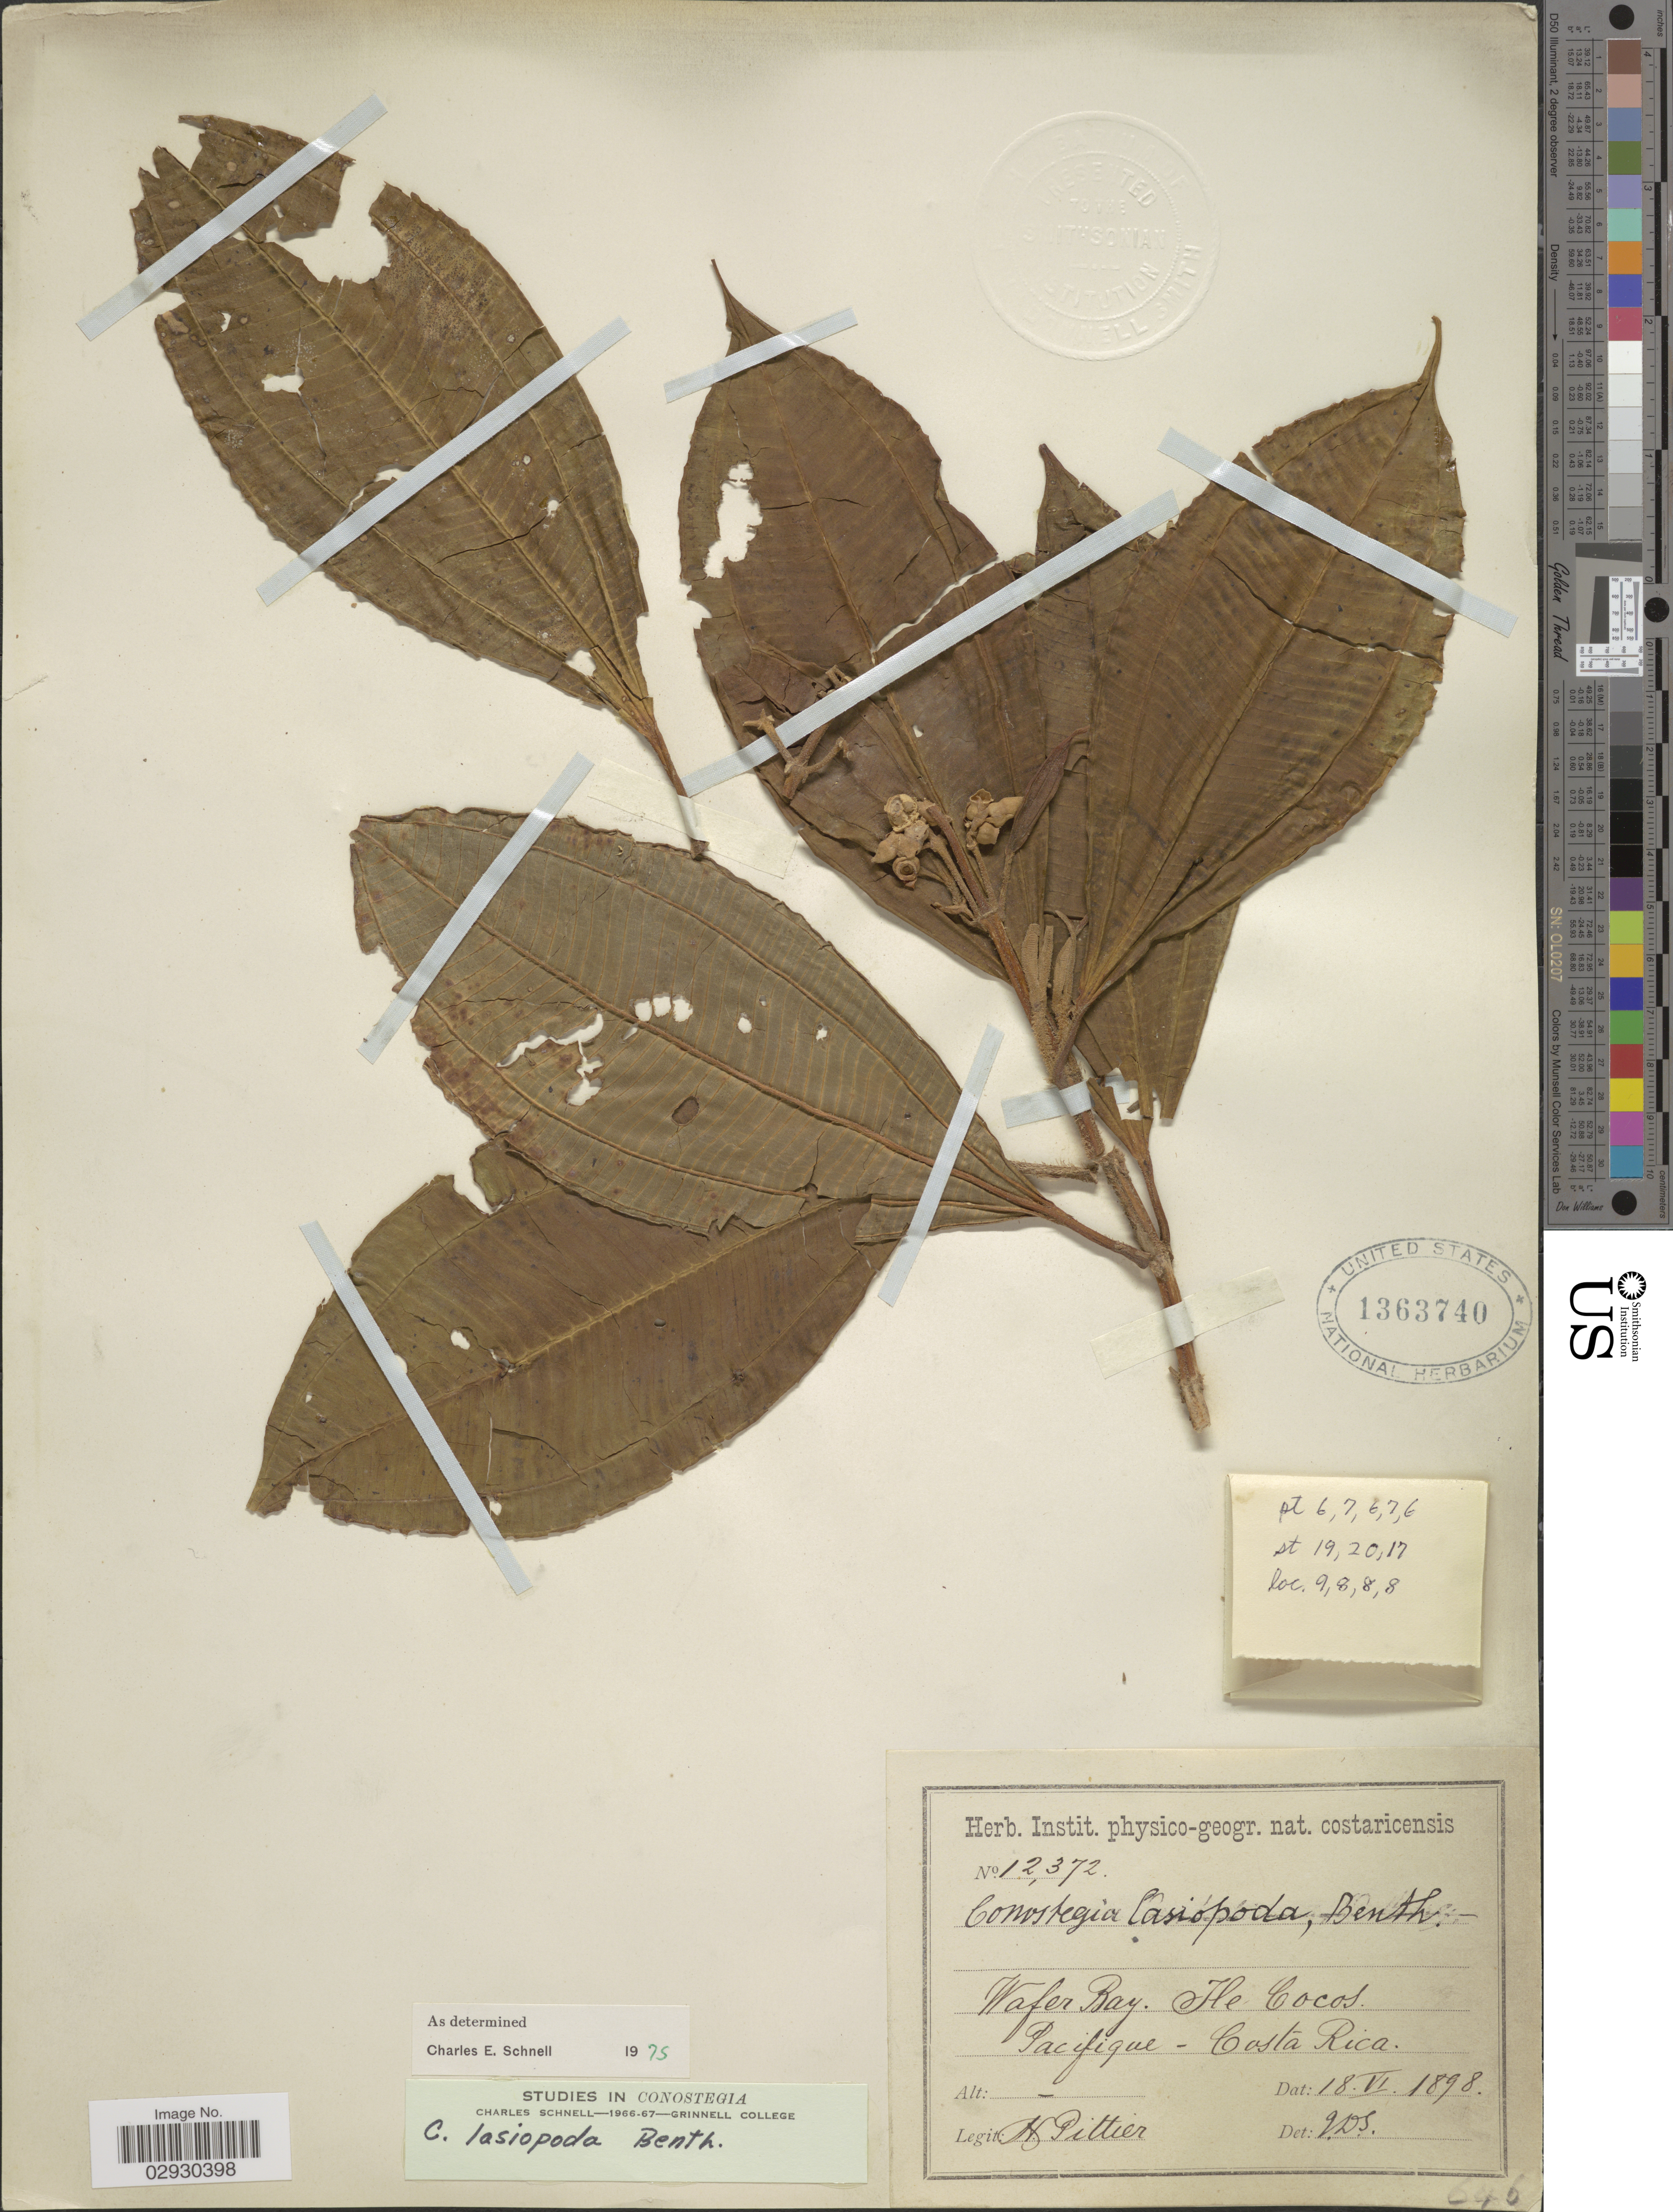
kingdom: Plantae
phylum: Tracheophyta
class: Magnoliopsida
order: Myrtales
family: Melastomataceae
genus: Conostegia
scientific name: Conostegia lasiopoda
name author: Benth.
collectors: H. F. Pittier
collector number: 12372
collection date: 1898-06-18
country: Costa Rica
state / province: Puntarenas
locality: Wafer Bay. Ile Cocos. Pacifique.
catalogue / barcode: US 1363740